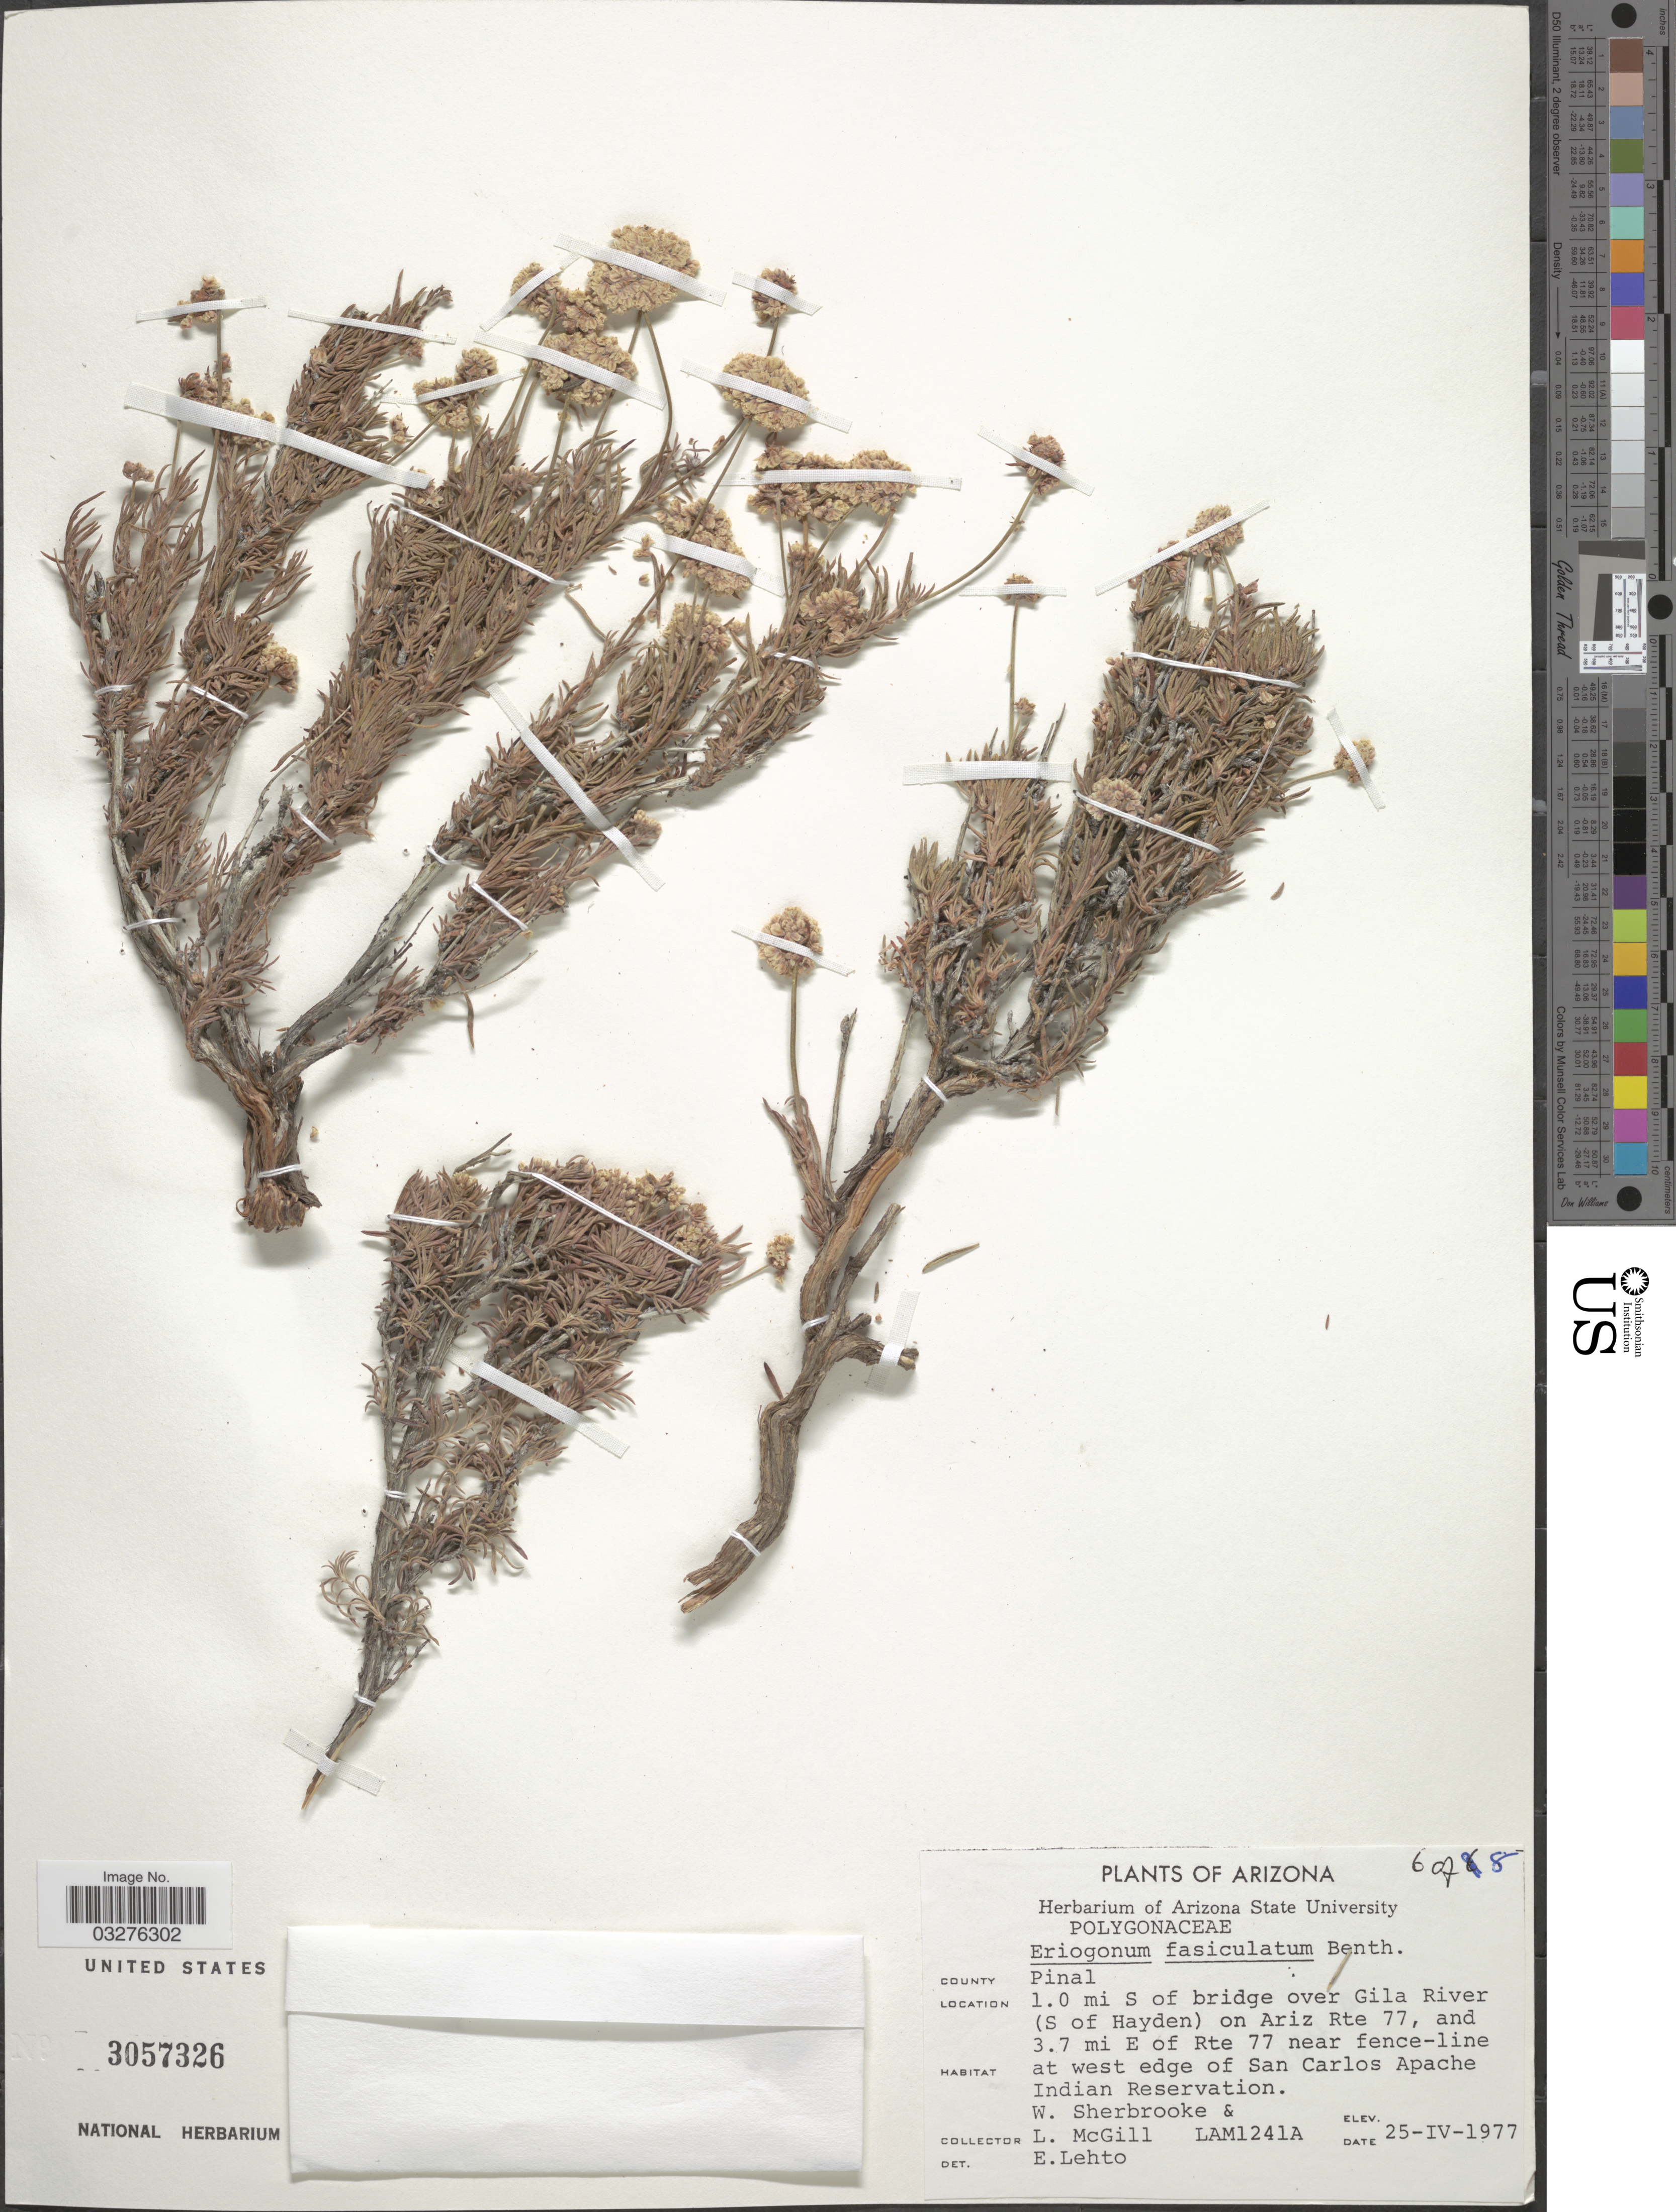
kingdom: Plantae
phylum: Tracheophyta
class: Magnoliopsida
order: Caryophyllales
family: Polygonaceae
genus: Eriogonum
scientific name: Eriogonum fasciculatum var. foliolosum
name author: (Nutt.) S. Stokes ex Abrams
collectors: W. Sherbrooke & L. McGill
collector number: LAM1241A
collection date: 1977-04-25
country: United States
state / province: Arizona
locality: County Pinal, 1.0 mi S of bridge over Gila River (S of Hayden) on Ariz Rte 77, and 3.7 mi E of Rte 77 near fence-line, at west edge of San Carlos Apache Indian Reservation.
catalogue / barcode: US 3057326